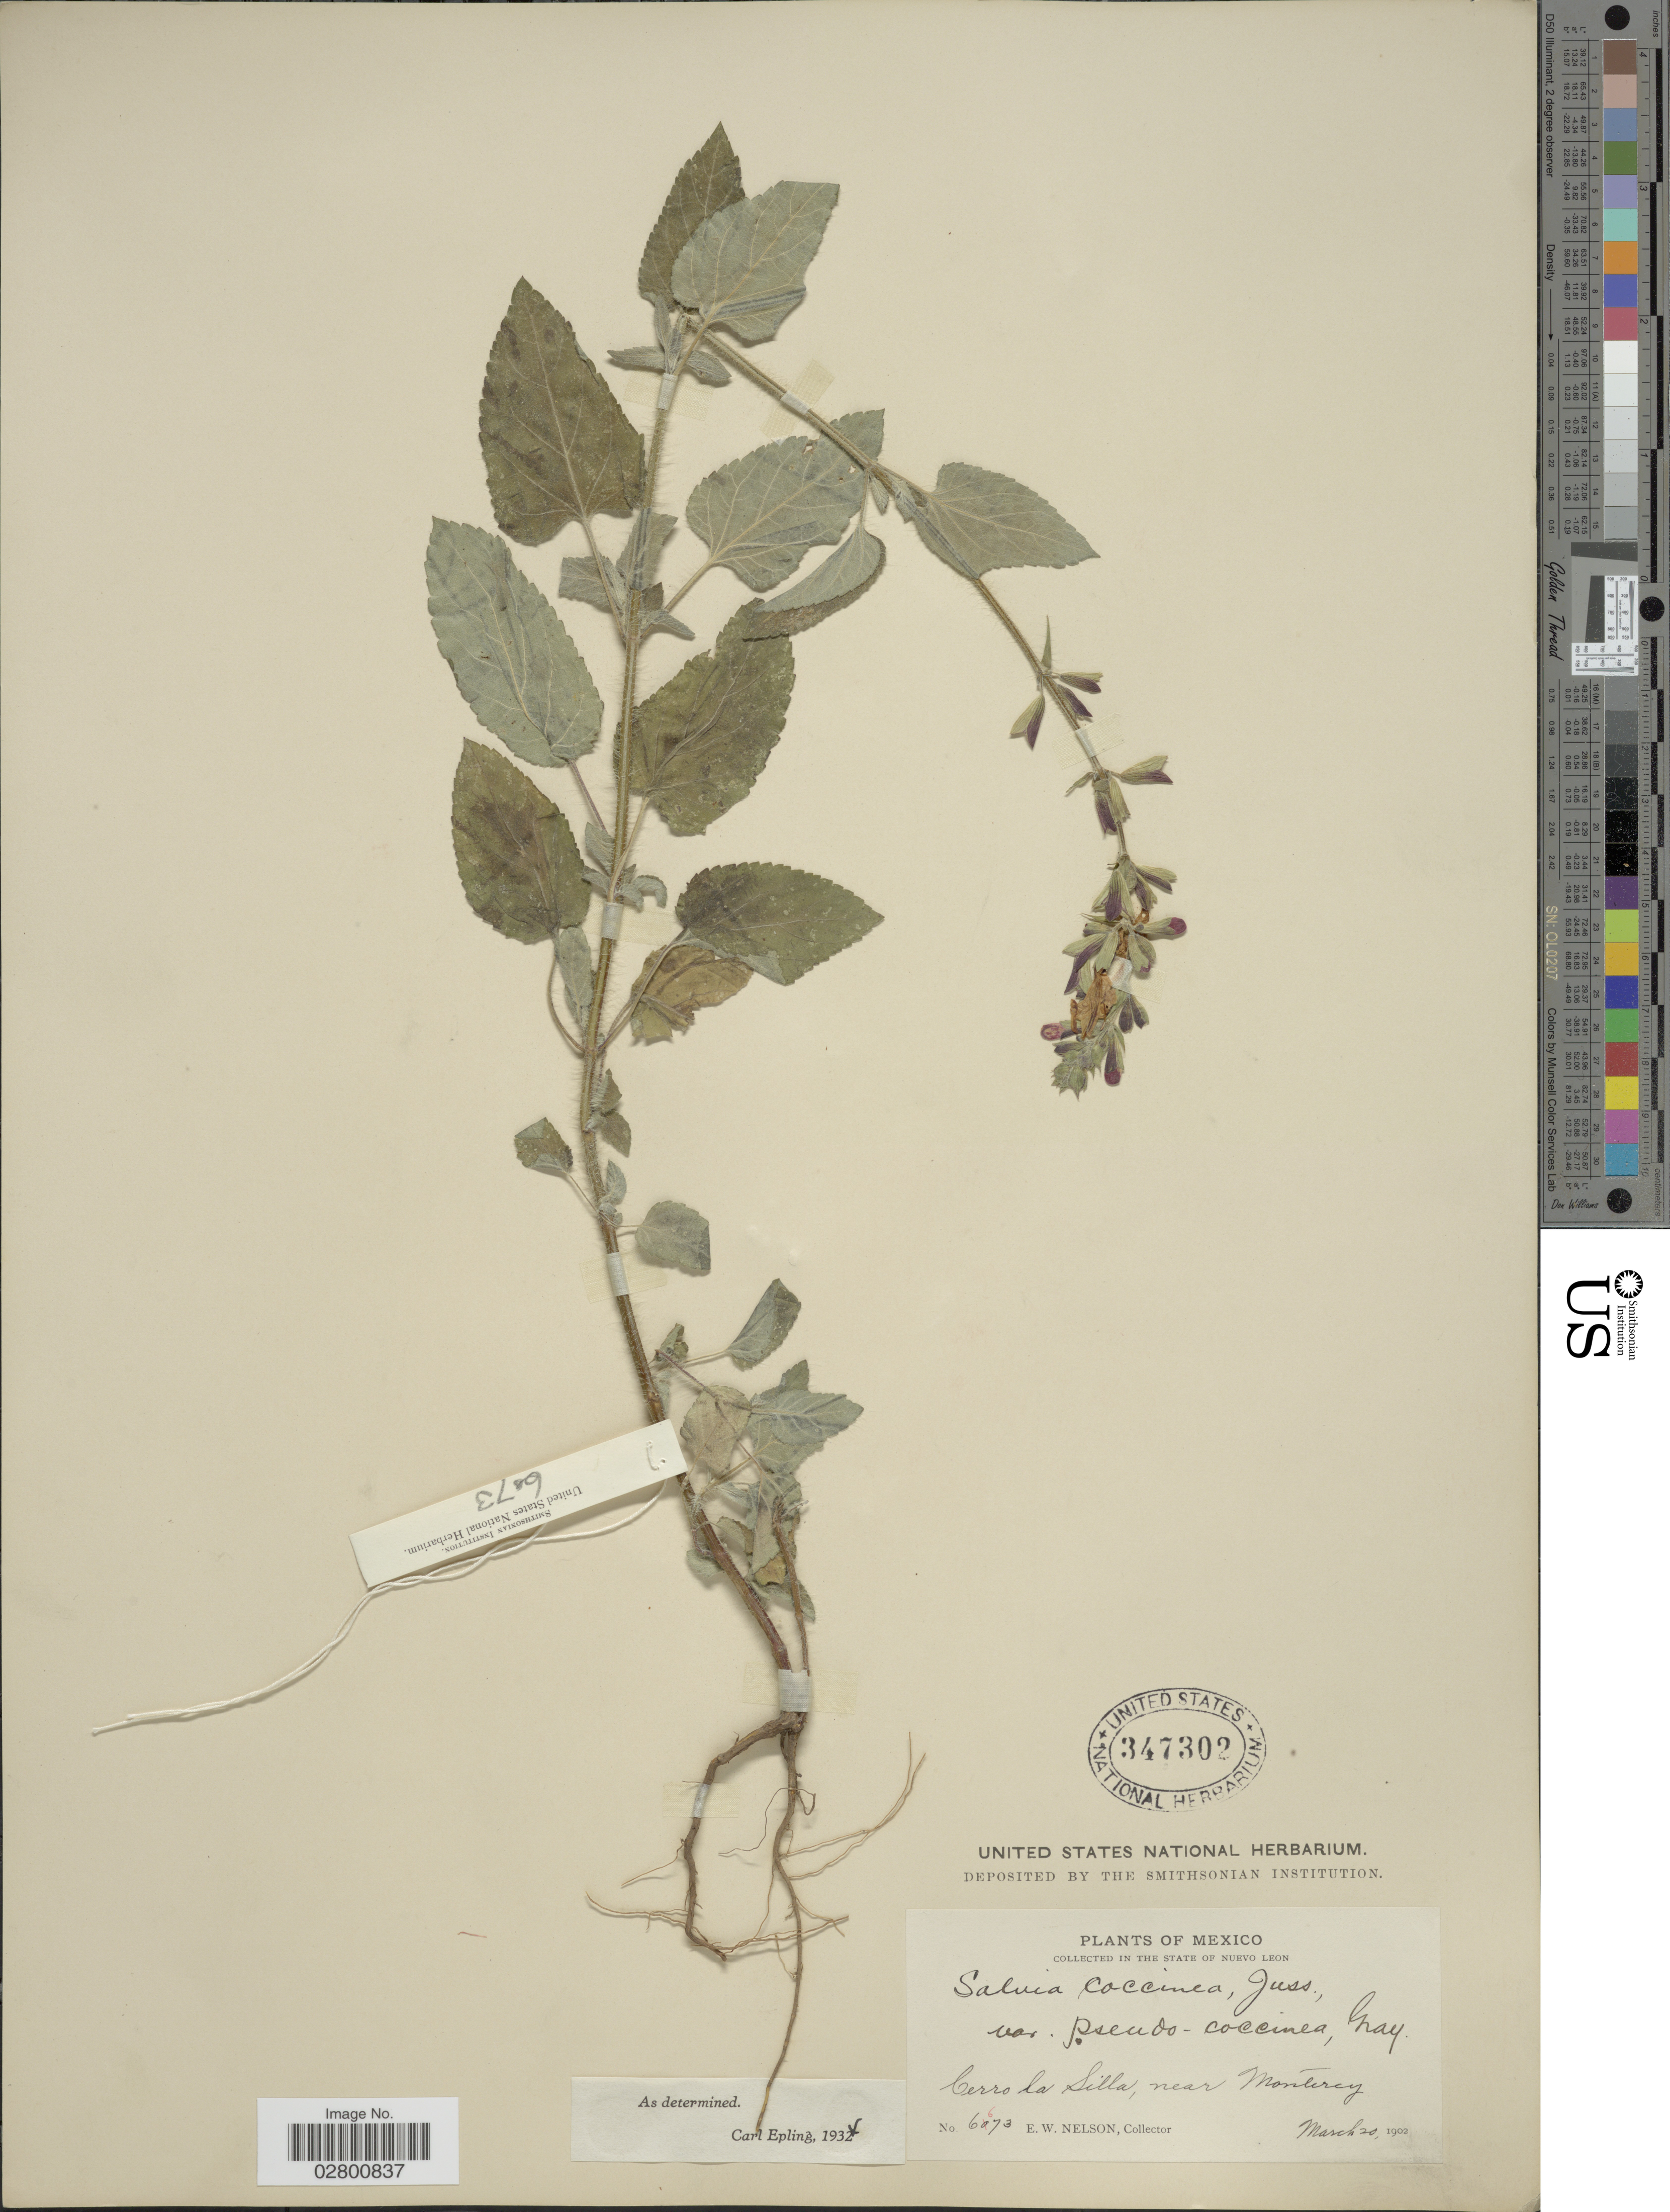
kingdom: Plantae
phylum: Tracheophyta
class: Magnoliopsida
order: Lamiales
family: Lamiaceae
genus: Salvia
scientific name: Salvia coccinea 'Naples Lavender'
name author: L. f. ex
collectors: E. W. Nelson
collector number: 6673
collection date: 1902-03-20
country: Mexico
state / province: Nuevo León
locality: Cerro la Silla, near Monterey.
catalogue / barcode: US 347302